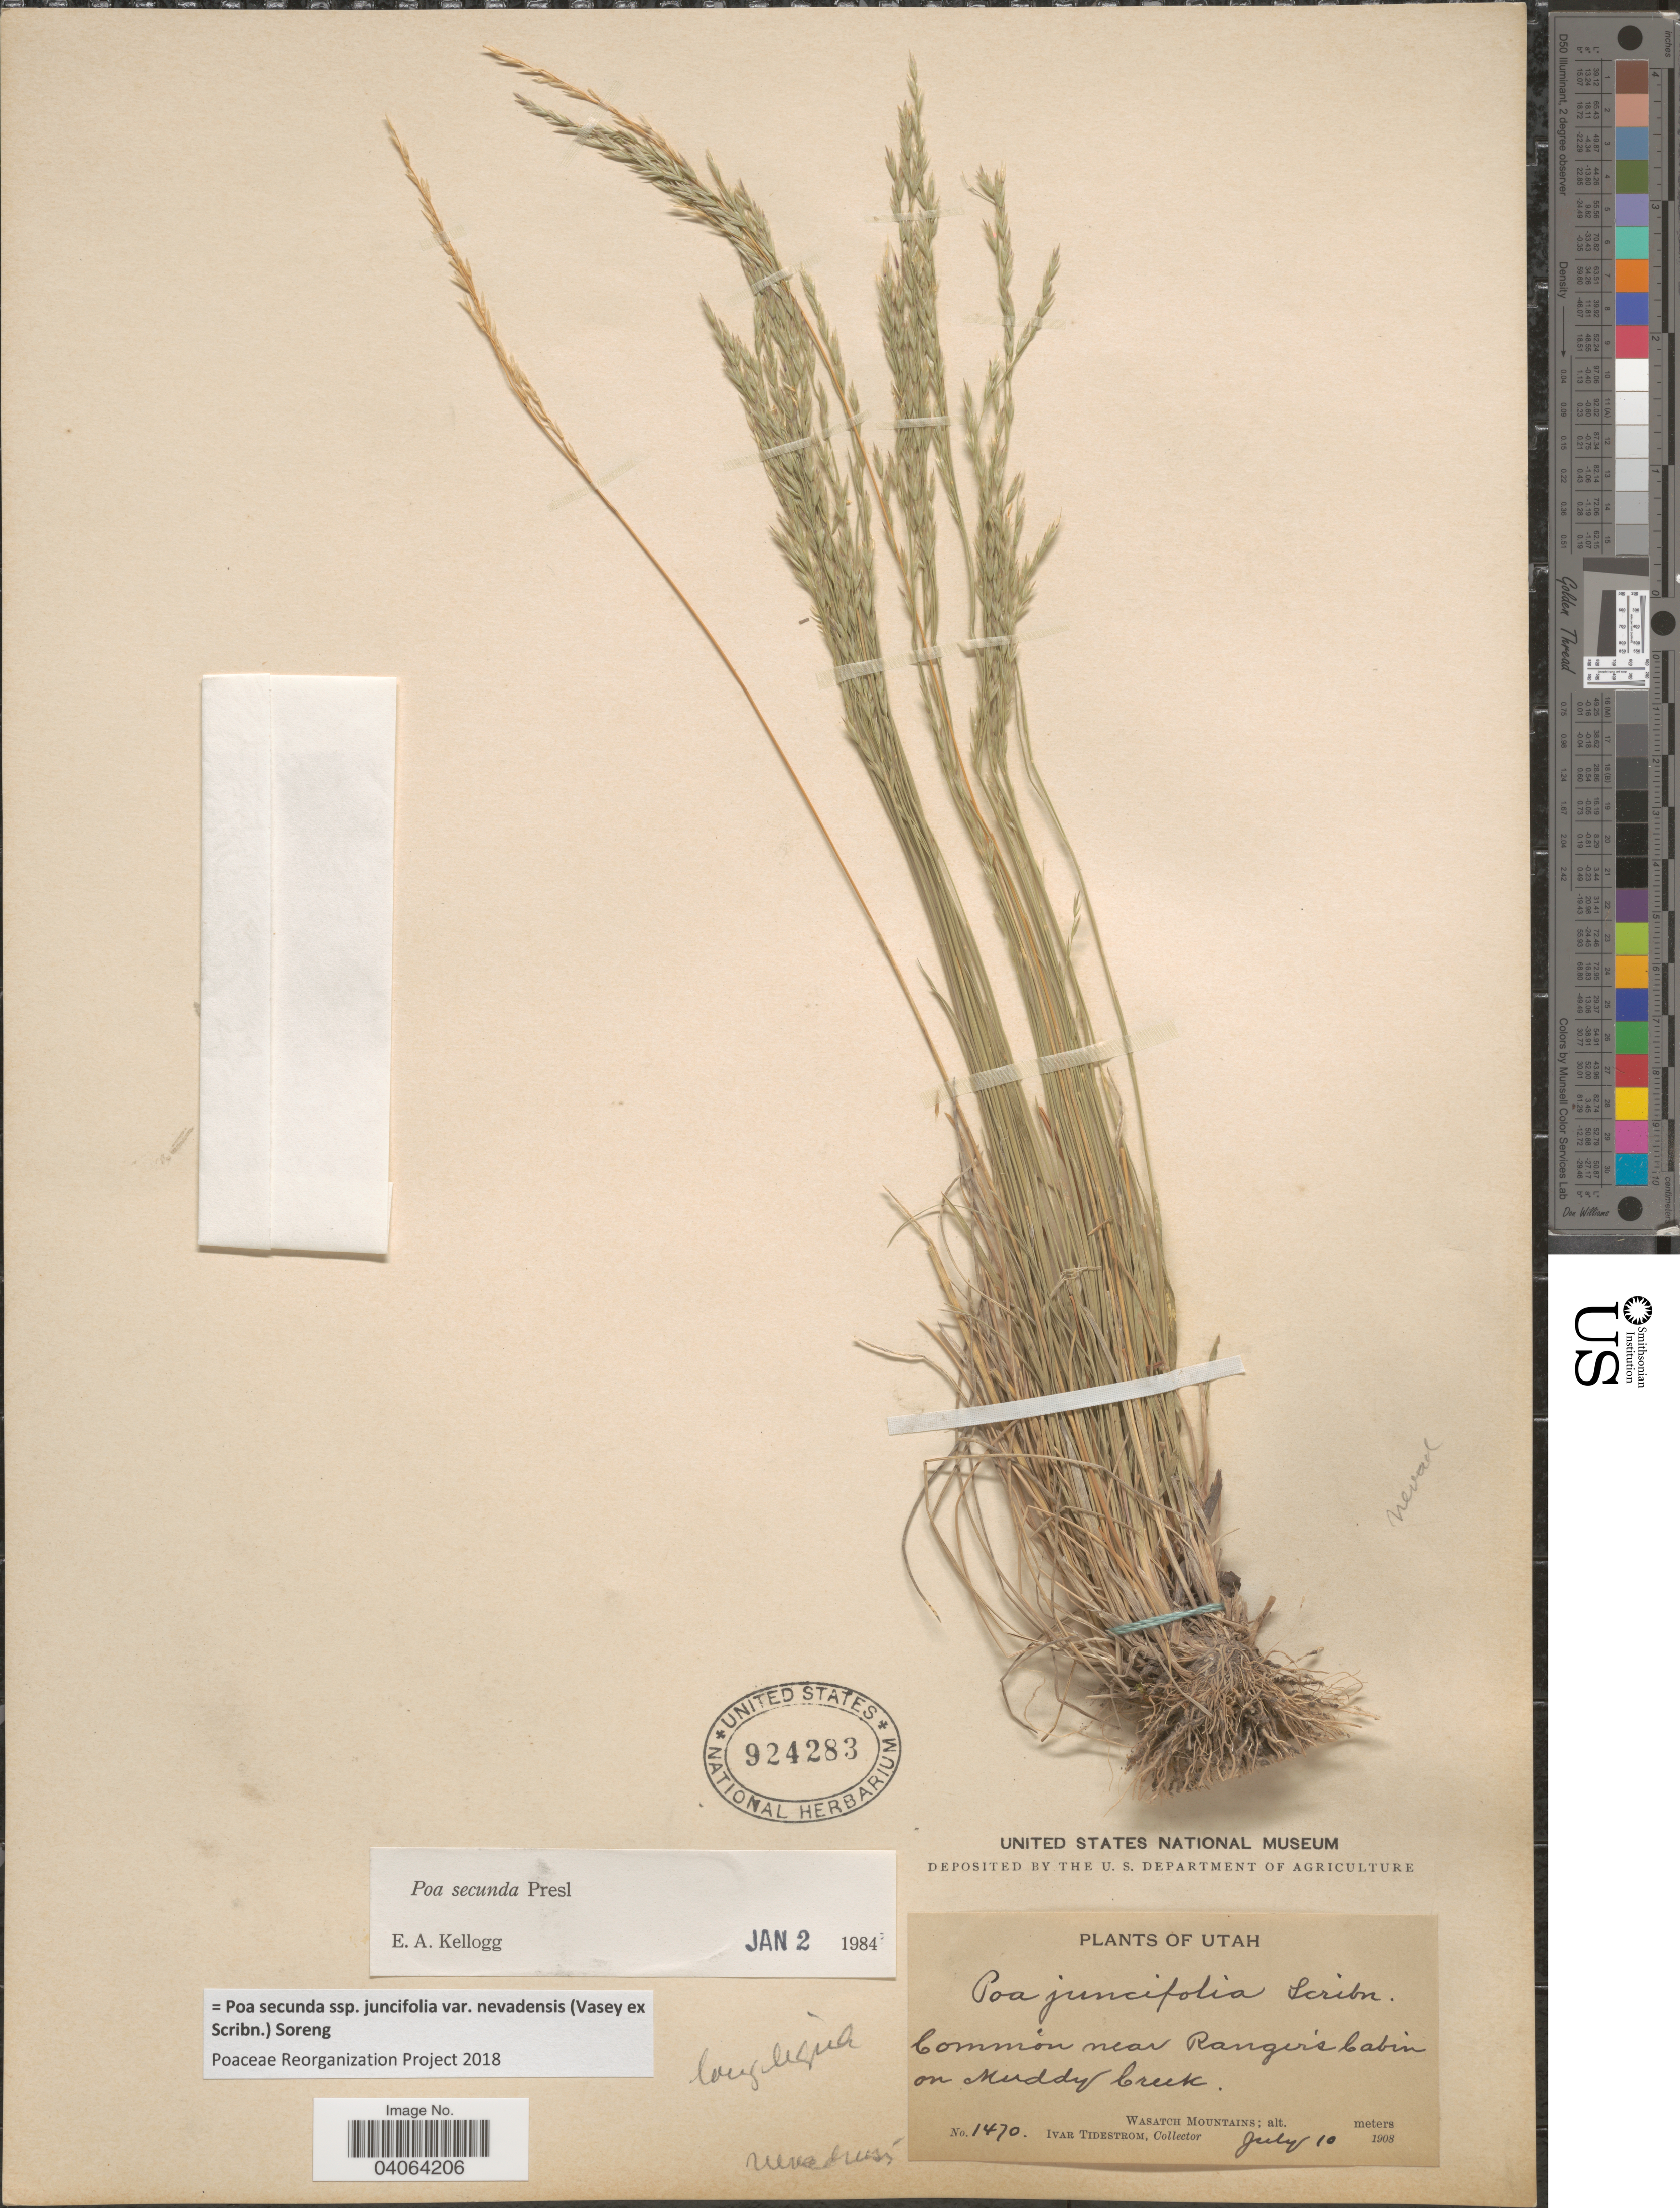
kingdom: Plantae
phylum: Tracheophyta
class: Liliopsida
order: Poales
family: Poaceae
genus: Poa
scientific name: Poa secunda subsp. juncifolia var. nevadensis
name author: (Vasey ex Scribn.) Soreng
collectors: I. F. Tidestrom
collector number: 1470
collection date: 1908-07-10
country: United States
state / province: Utah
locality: Near Ranger's Cabin on Muddy Creek. Wasatch Mountains.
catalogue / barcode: US 924283